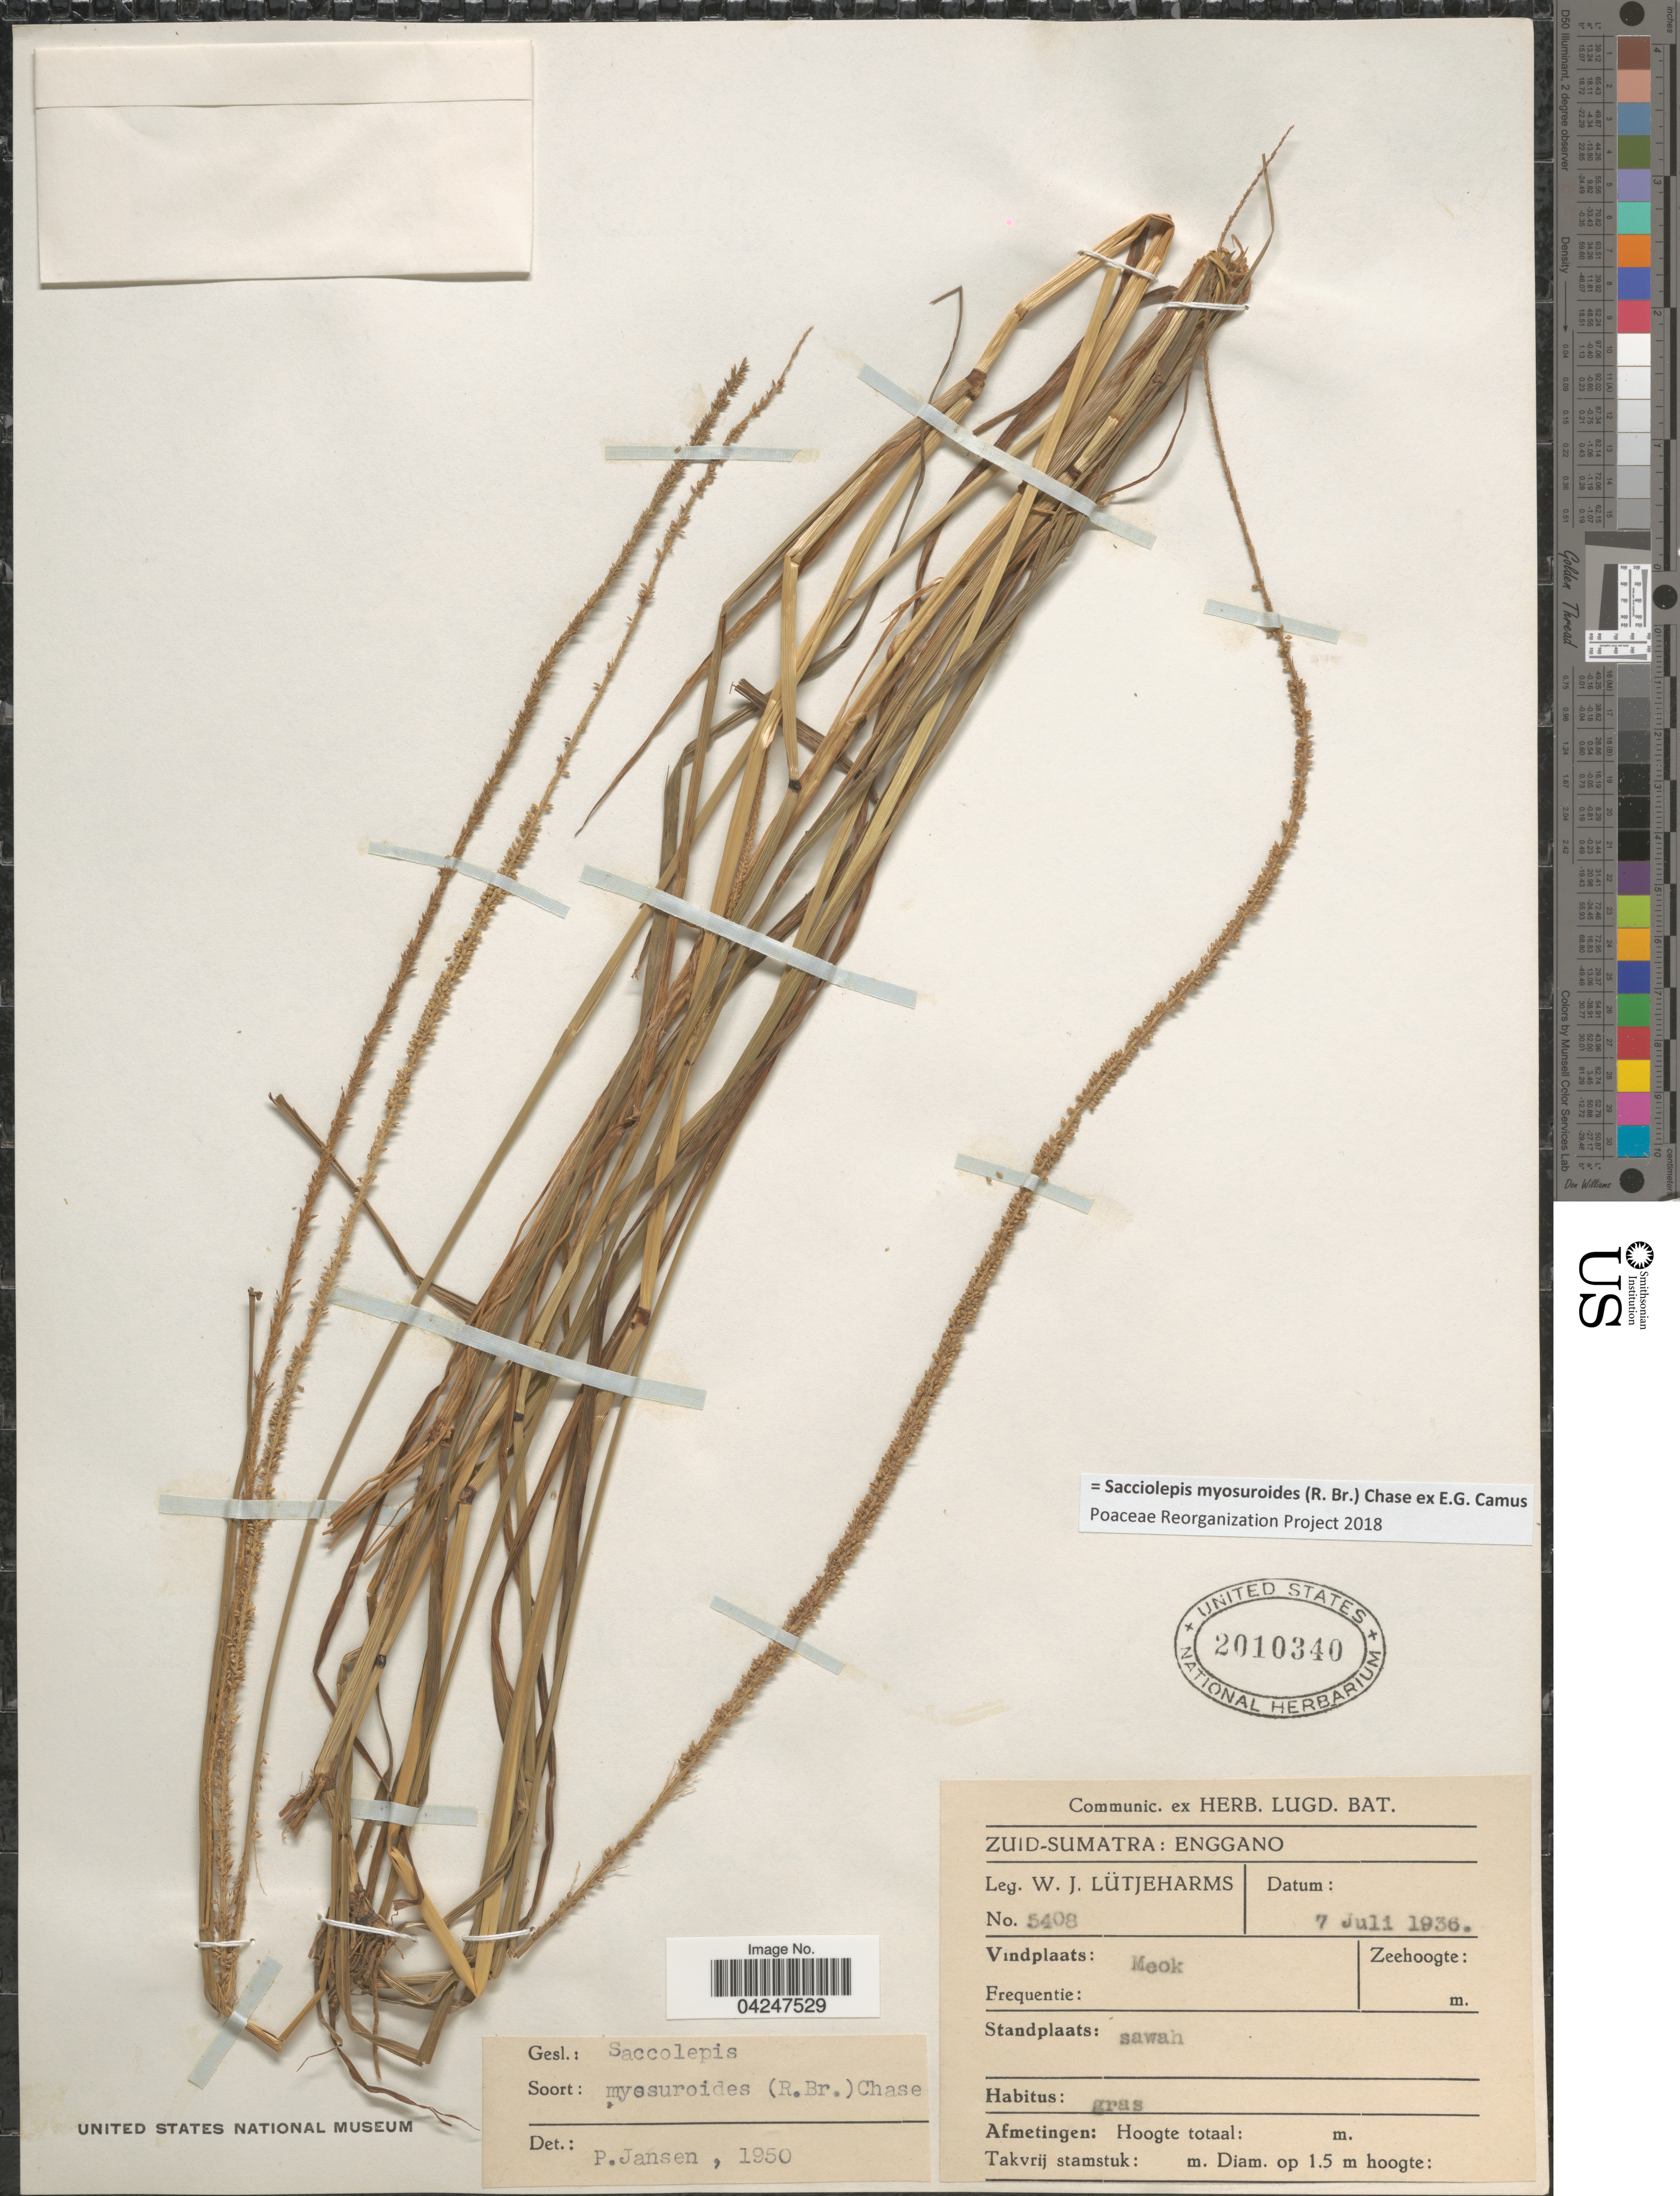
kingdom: Plantae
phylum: Tracheophyta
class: Liliopsida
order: Poales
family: Poaceae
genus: Sacciolepis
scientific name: Sacciolepis myosuroides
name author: (R. Br.) Chase ex E.G. Camus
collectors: W. Lütjeharms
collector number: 5408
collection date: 1936-07-07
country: Indonesia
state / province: Sumatra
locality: Zuid-Sumatra: Enggano. Meok. Sawah.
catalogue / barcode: US 2010340